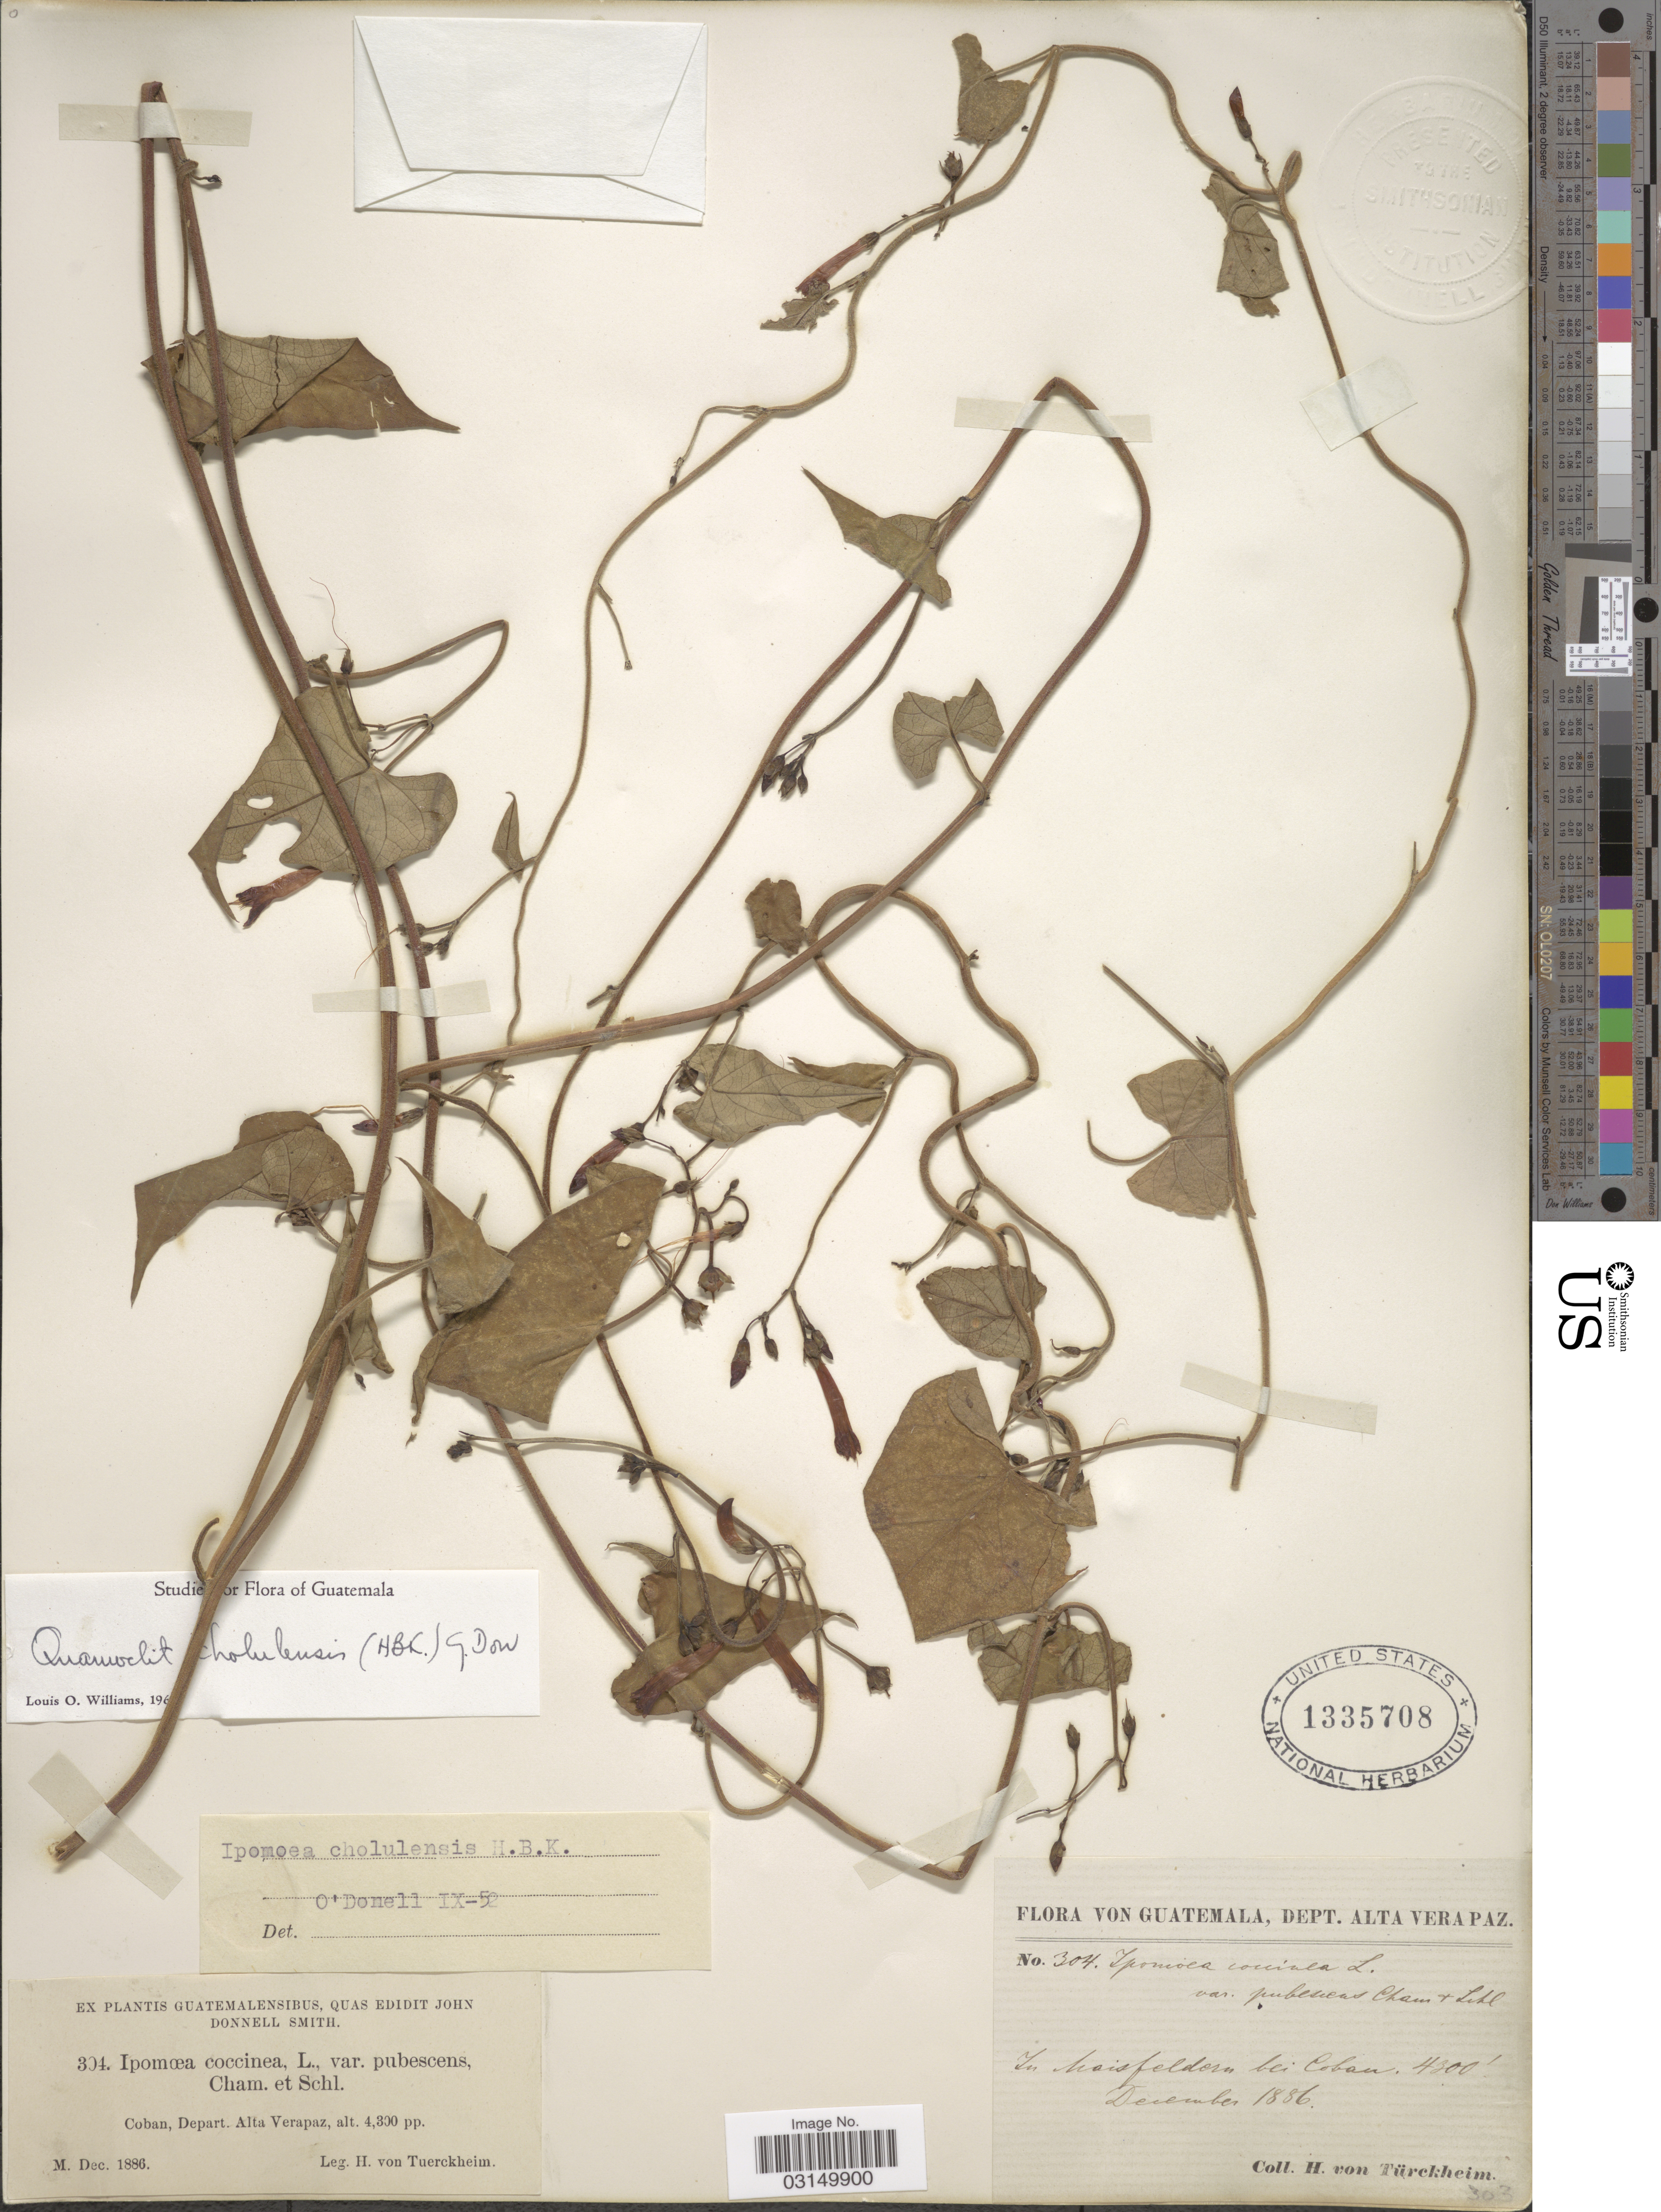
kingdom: Plantae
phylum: Tracheophyta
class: Magnoliopsida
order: Solanales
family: Convolvulaceae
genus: Ipomoea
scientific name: Ipomoea cholulensis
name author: Kunth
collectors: H. von Türckheim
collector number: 304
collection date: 1886-12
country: Guatemala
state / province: Alta Verapaz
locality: Coban, Depart. Alta Verapaz.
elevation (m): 1311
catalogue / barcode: US 1335708